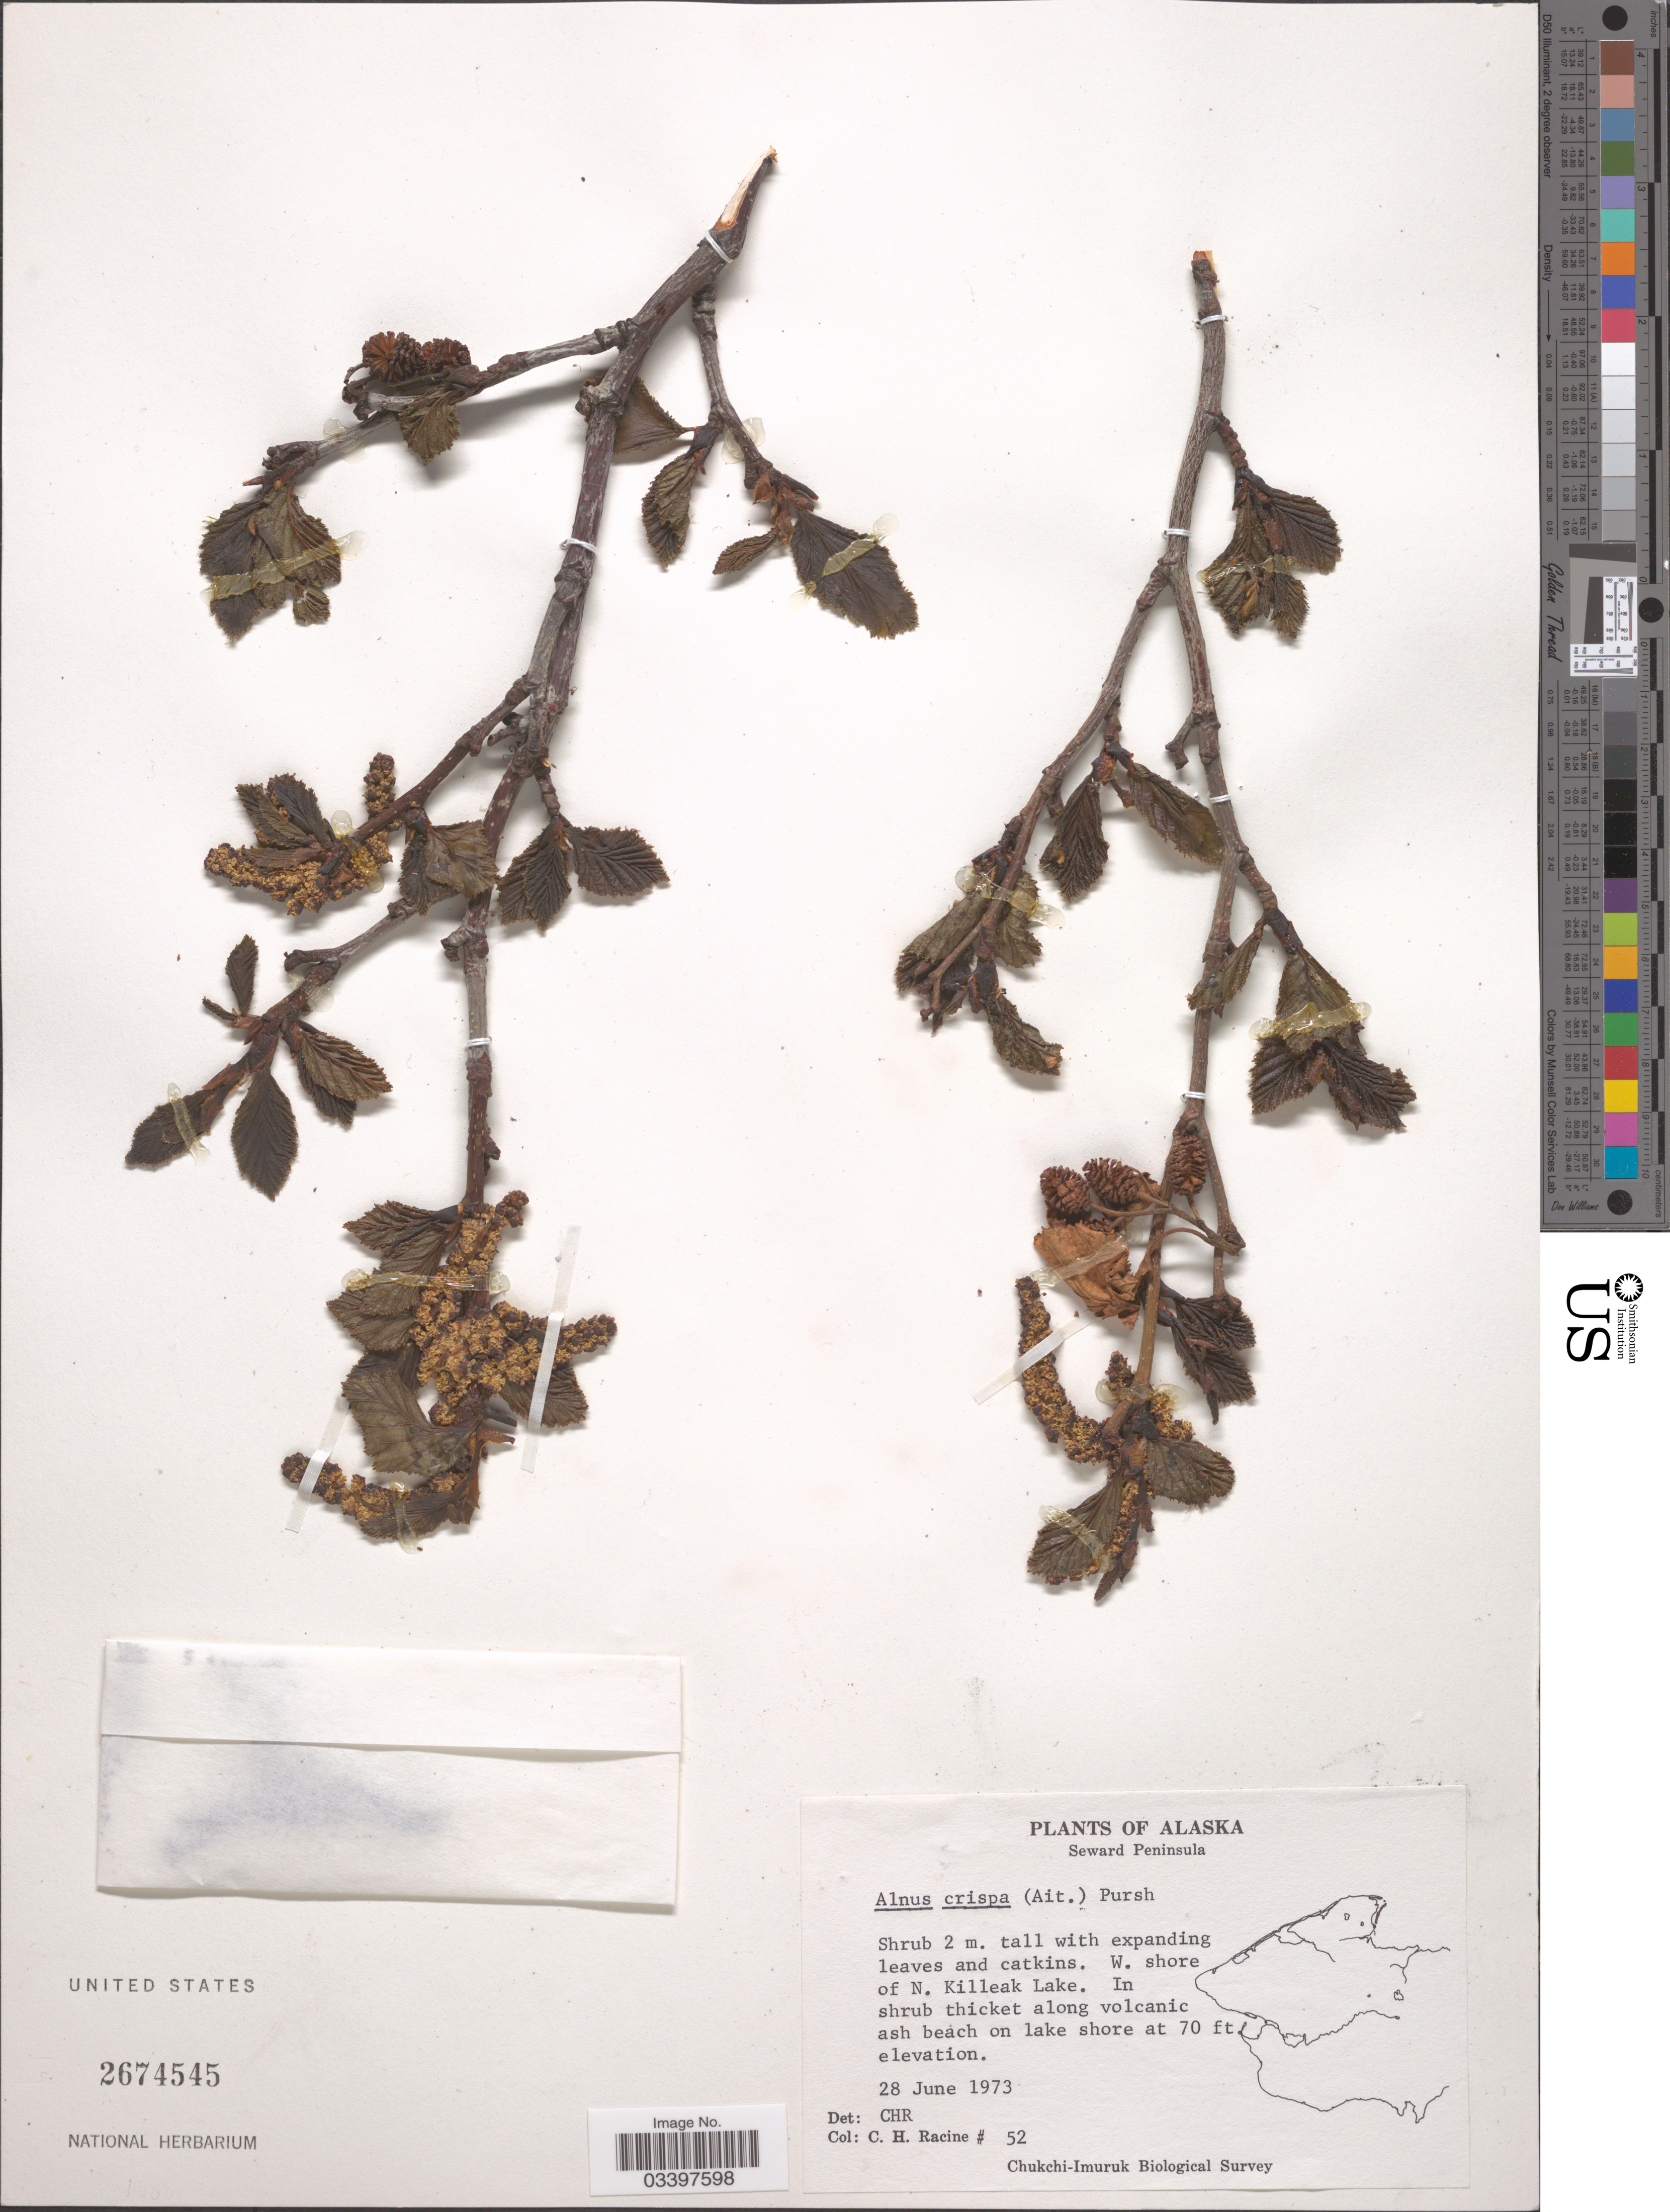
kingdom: Plantae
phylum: Tracheophyta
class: Magnoliopsida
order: Fagales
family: Betulaceae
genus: Alnus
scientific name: Alnus alnobetula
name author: (Ehrh.) K. Koch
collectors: C. Racine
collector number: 52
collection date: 1973-06-28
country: United States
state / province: Alaska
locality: Seward Peninsula. W. shore of N. Killeak Lake.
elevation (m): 21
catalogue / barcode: US 2674545